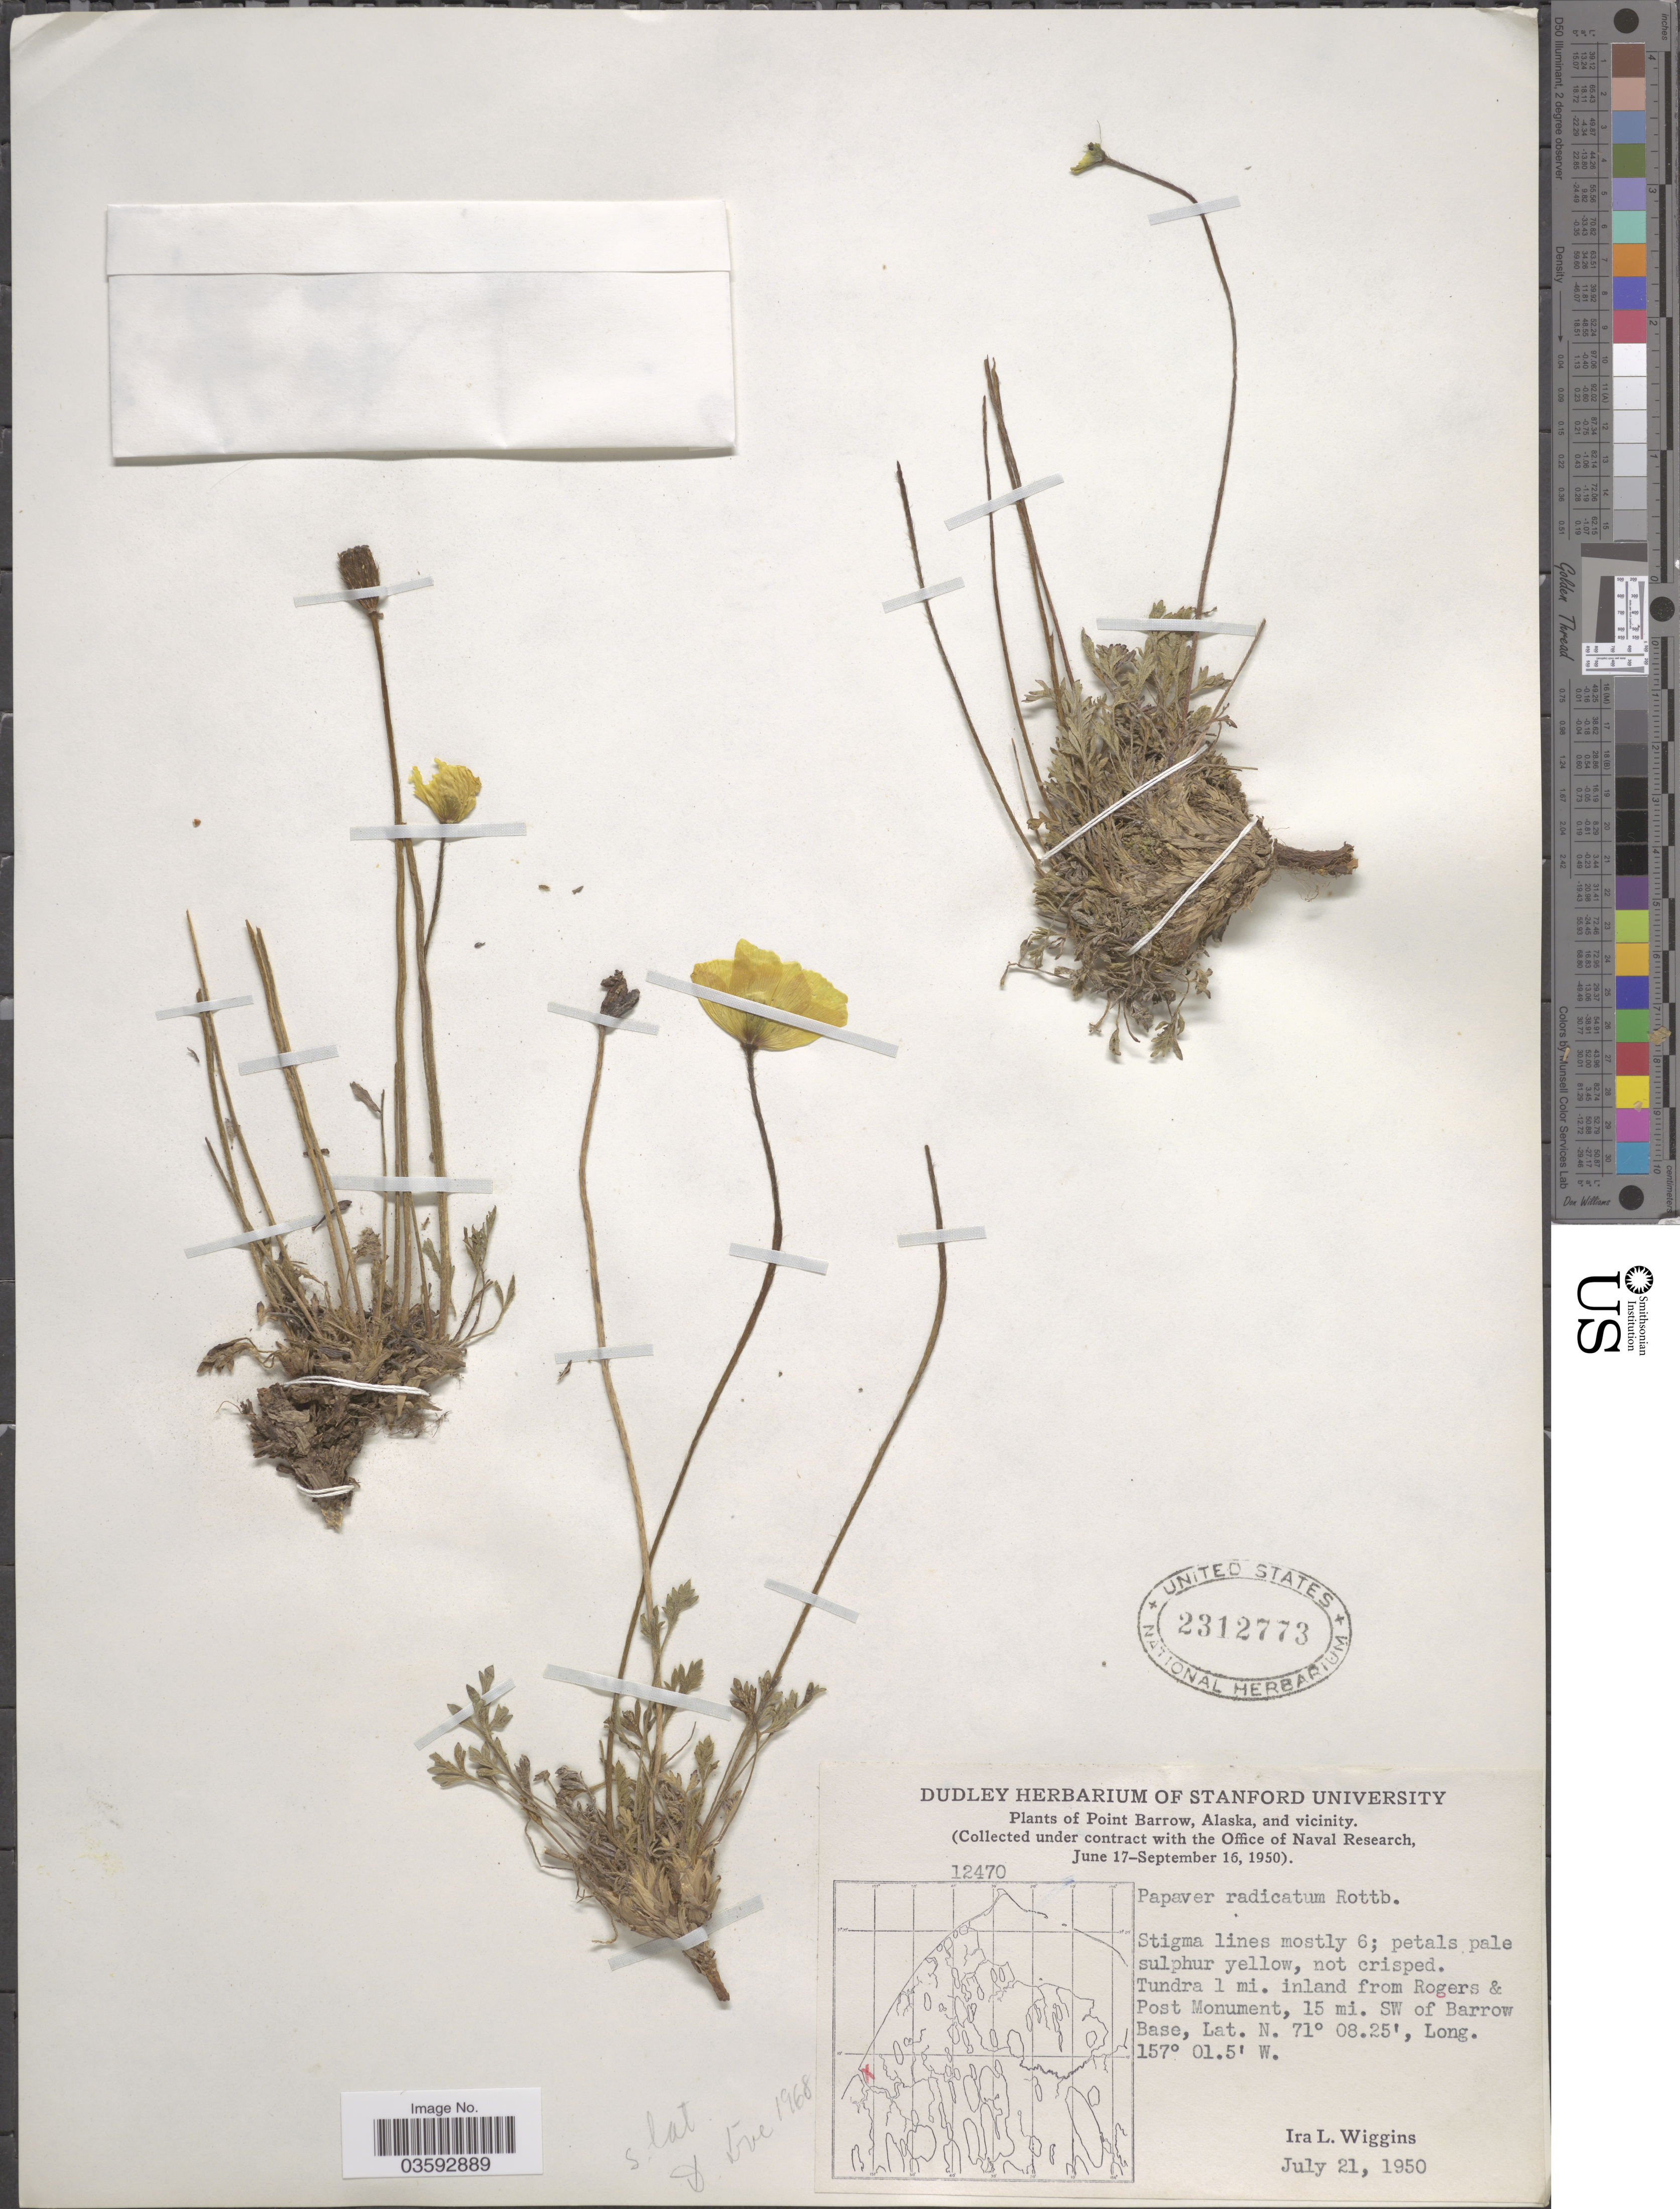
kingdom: Plantae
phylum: Tracheophyta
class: Magnoliopsida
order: Ranunculales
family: Papaveraceae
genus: Papaver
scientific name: Papaver radicatum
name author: Rottb.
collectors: I. L. Wiggins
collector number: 12470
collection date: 1950-07-21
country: United States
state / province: Alaska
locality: Point Barrow, and vicinity. Tundra 1 mi. inland from Rogers & Post Monument, 15 mi. SW of Barrow Base.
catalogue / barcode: US 2312773